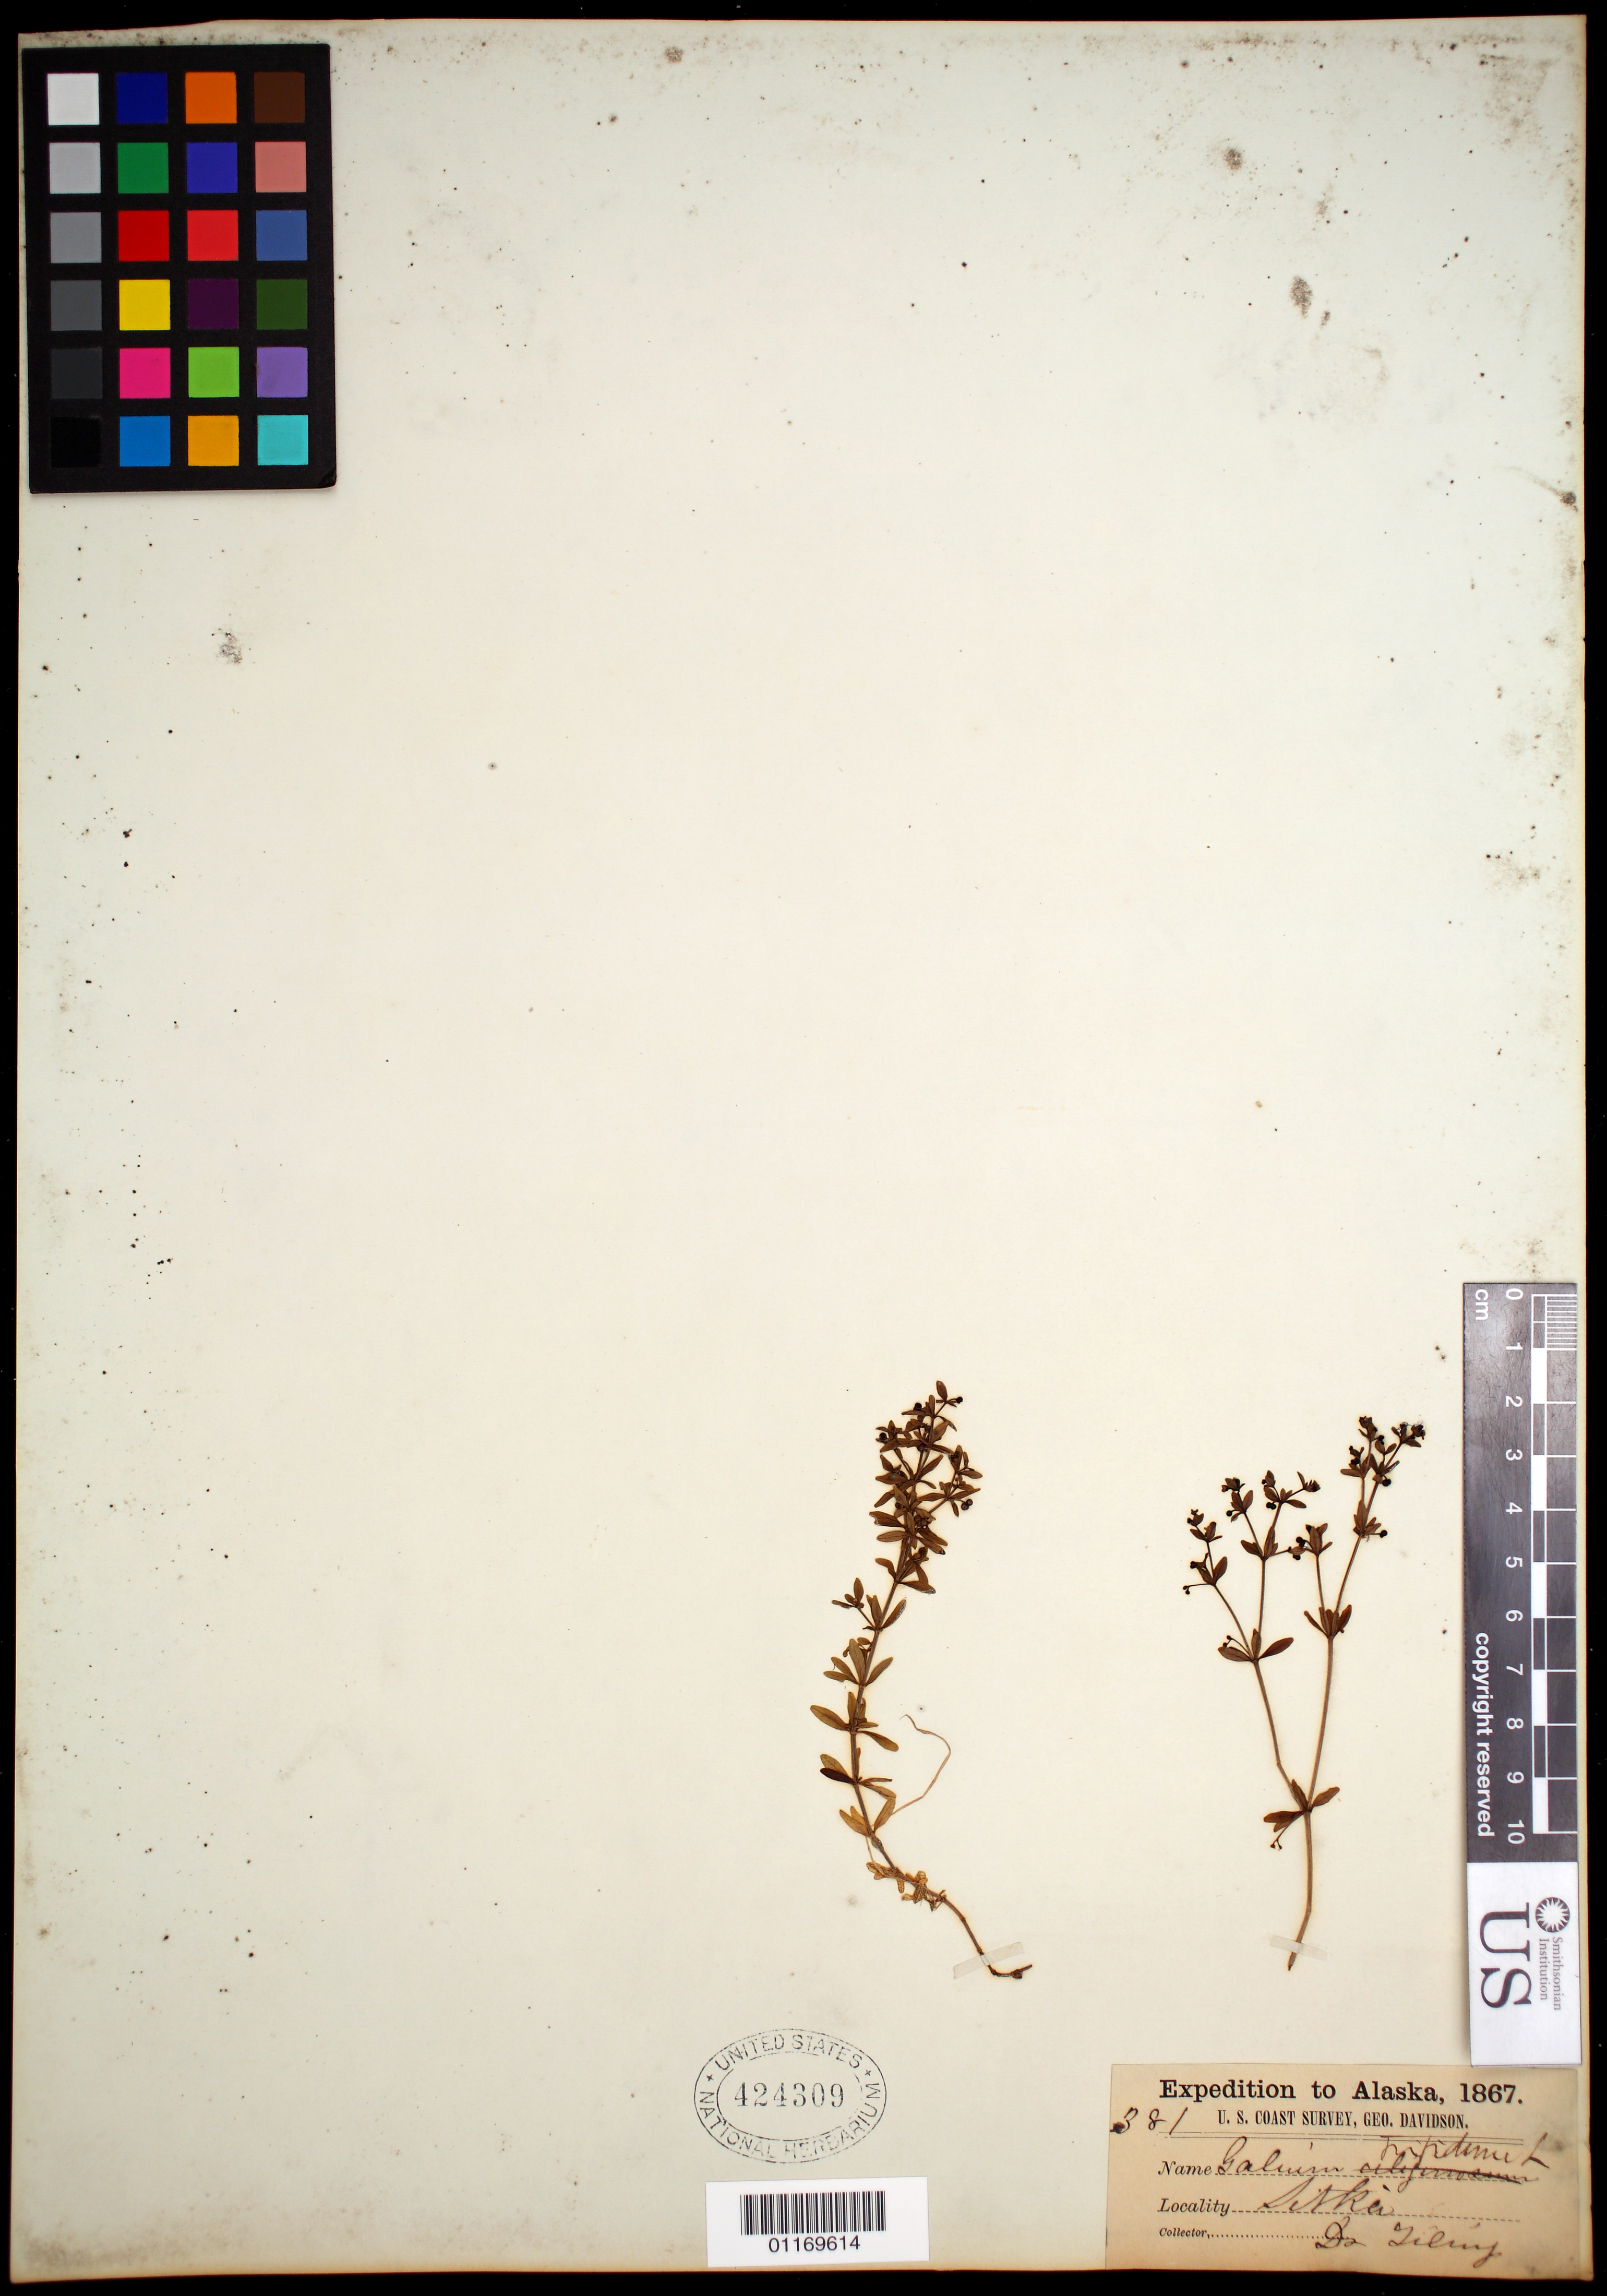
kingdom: Plantae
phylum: Tracheophyta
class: Magnoliopsida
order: Gentianales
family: Rubiaceae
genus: Galium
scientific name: Galium trifidum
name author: L.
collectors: H .S. T. Tiling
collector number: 381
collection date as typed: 1867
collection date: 1867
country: United States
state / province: Alaska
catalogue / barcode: US 424309